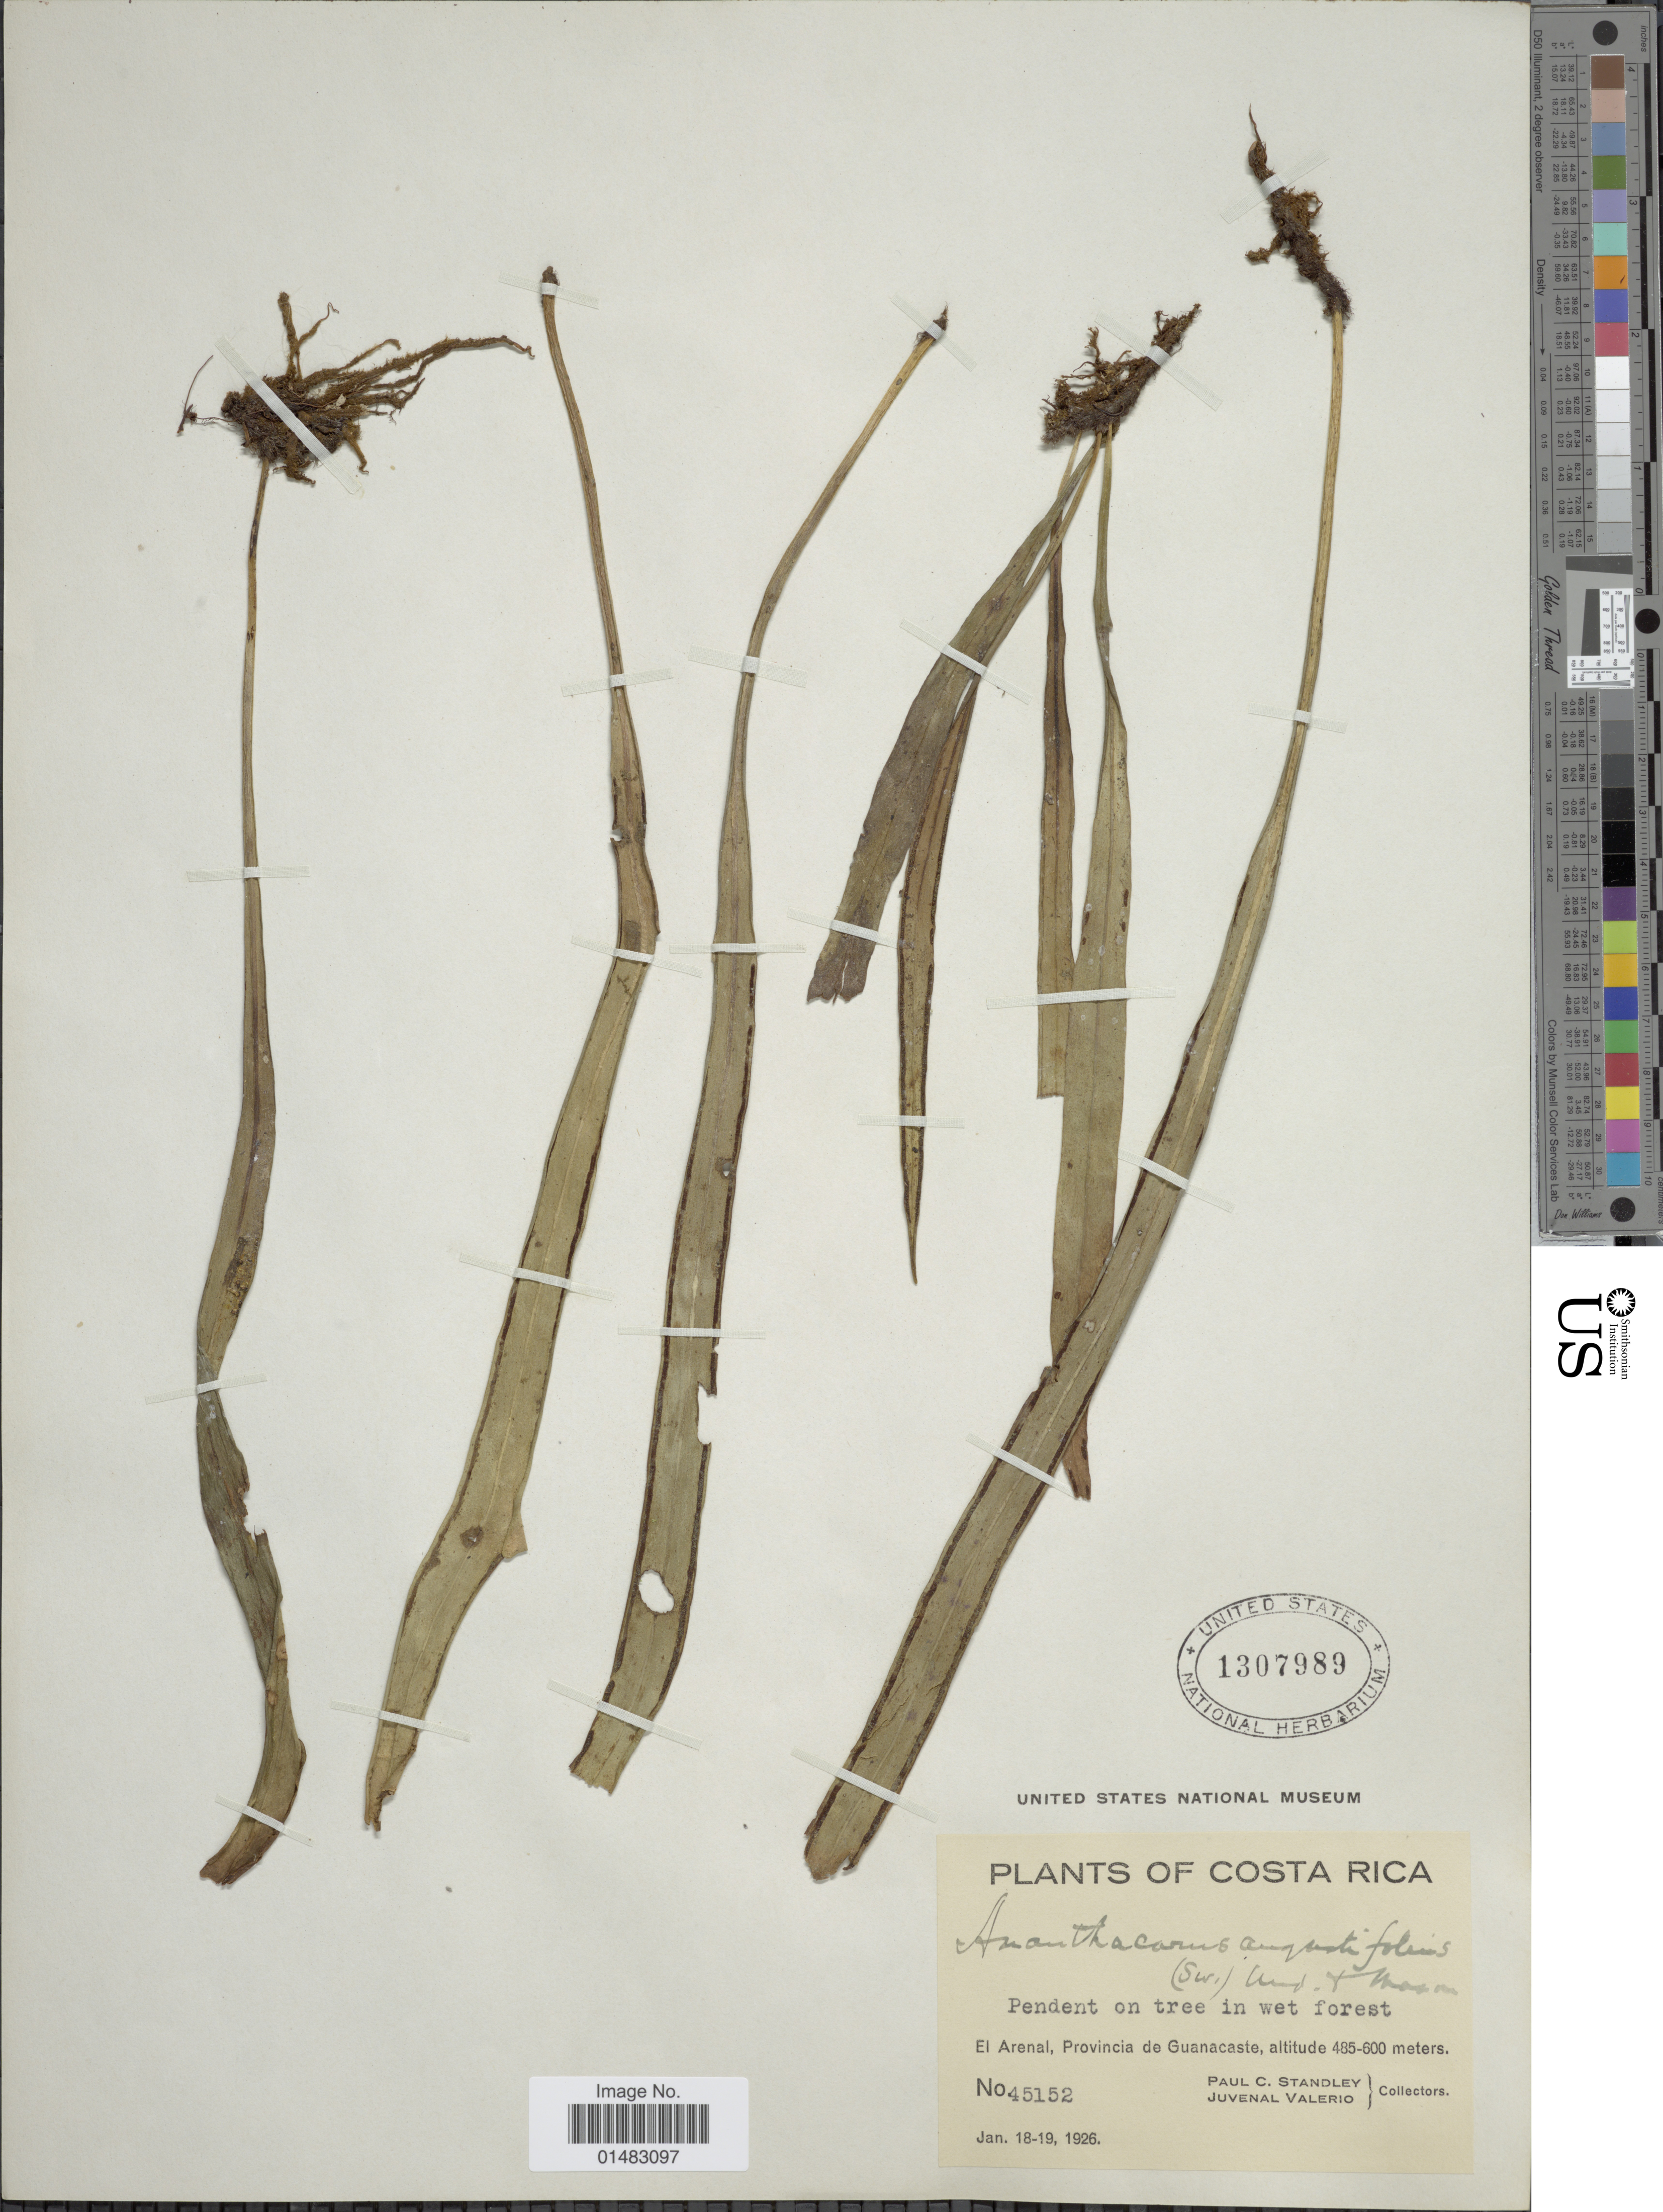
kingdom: Plantae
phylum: Tracheophyta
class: Polypodiopsida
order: Polypodiales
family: Pteridaceae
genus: Ananthacorus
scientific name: Ananthacorus angustifolius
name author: (Sw.) Underw. & Maxon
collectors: P. C. Standley & J. Valerio R.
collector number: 45152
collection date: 1926-01-18/1926-01-19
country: Costa Rica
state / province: Guanacaste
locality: El Arsenal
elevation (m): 485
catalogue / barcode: US 1307989